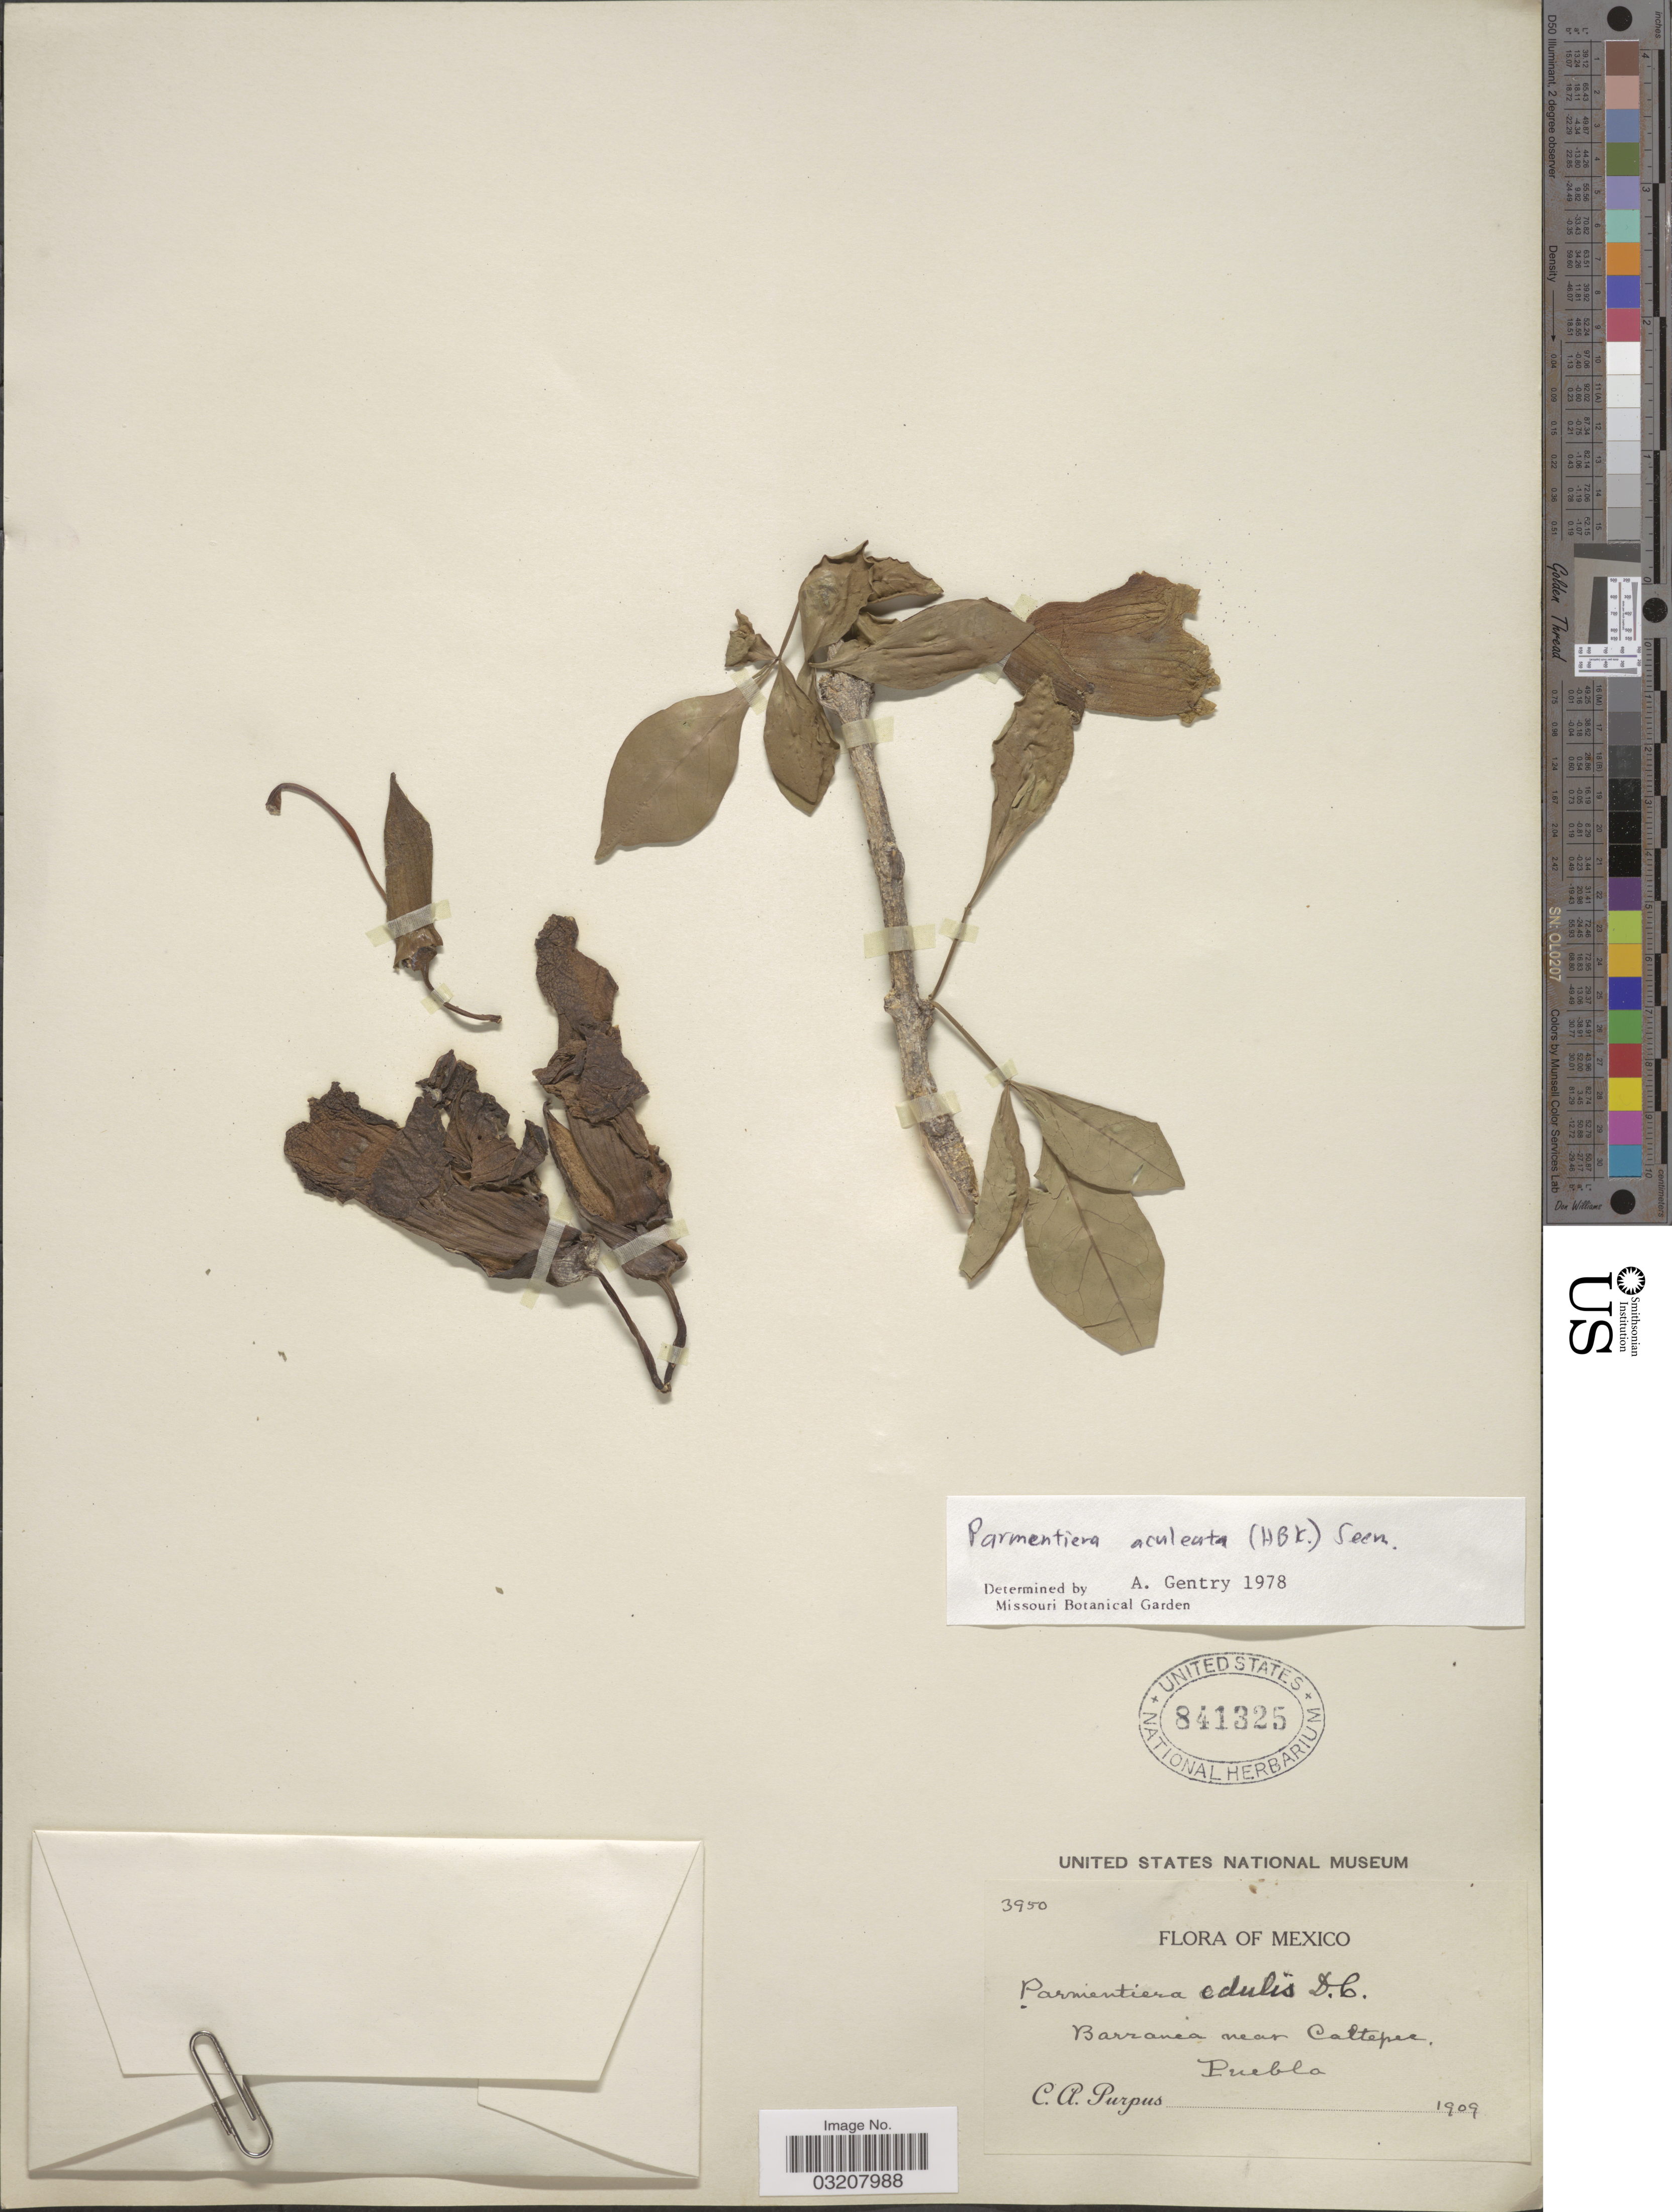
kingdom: Plantae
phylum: Tracheophyta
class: Magnoliopsida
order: Lamiales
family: Bignoniaceae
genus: Parmentiera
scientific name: Parmentiera aculeata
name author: (Kunth) Seem.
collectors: C. A. Purpus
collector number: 3950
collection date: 1909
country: Mexico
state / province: Puebla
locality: Barranca near Caltepec.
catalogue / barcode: US 841325